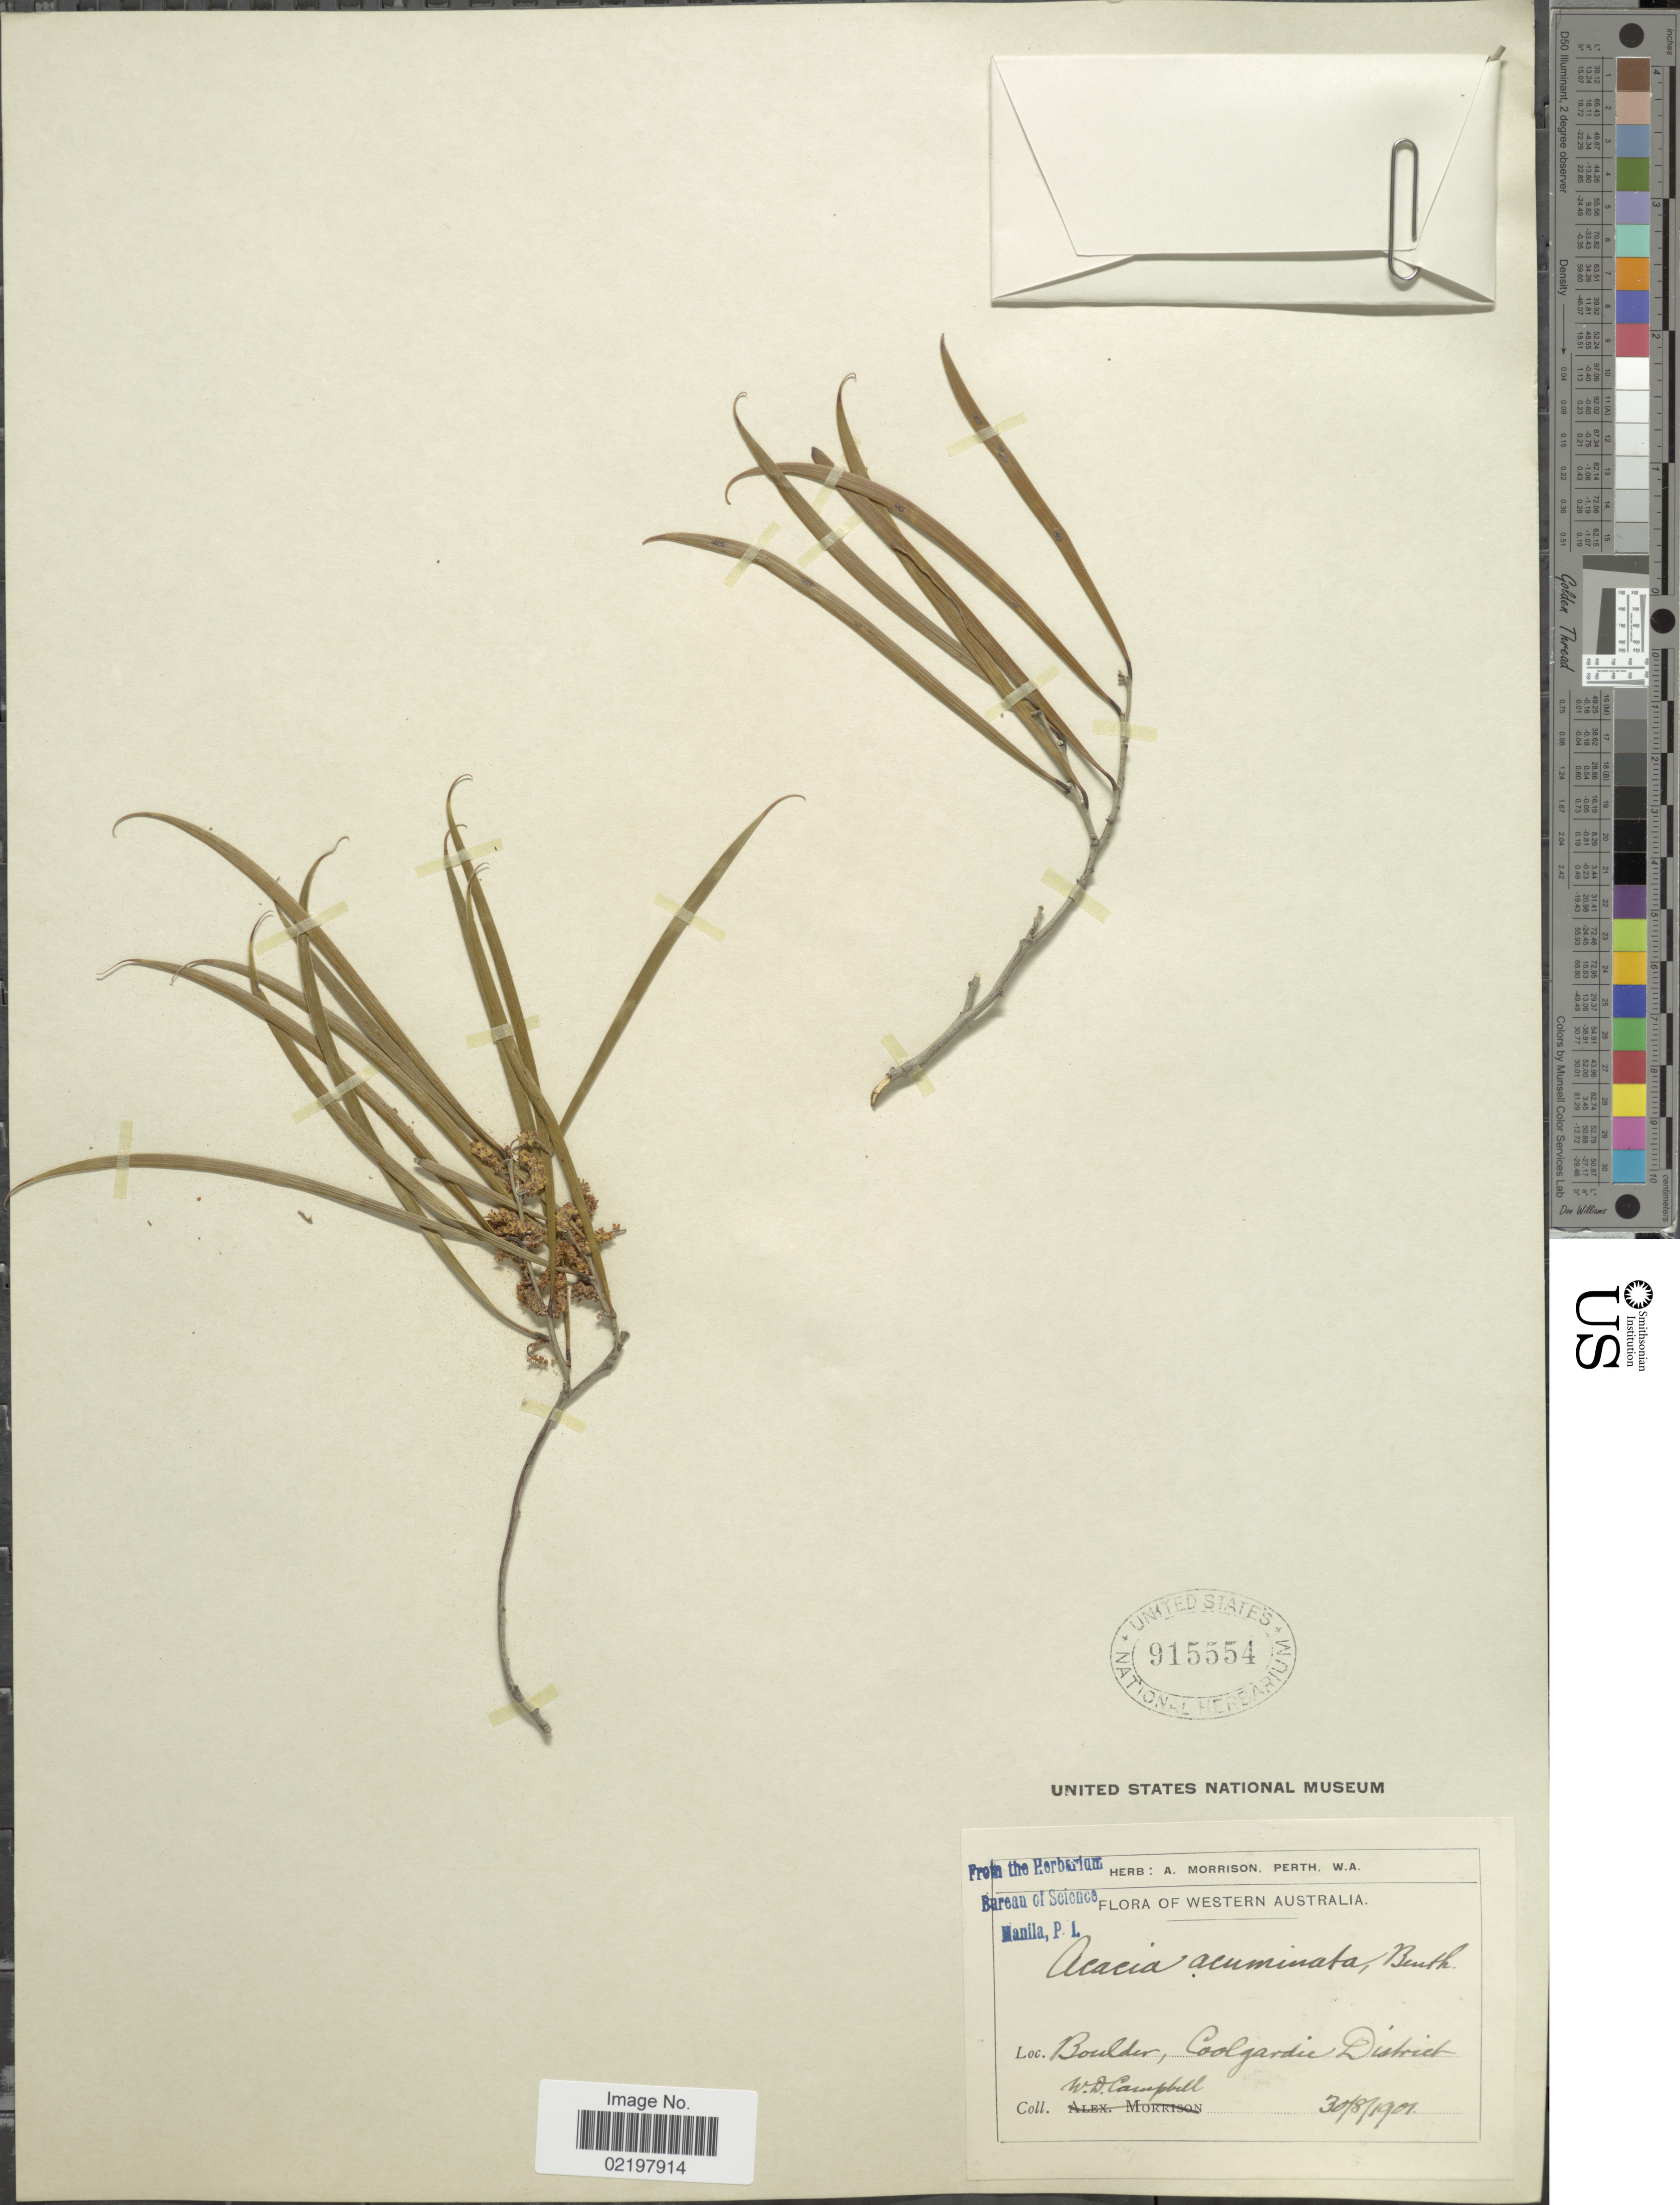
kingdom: Plantae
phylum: Tracheophyta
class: Magnoliopsida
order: Fabales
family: Fabaceae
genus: Acacia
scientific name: Acacia acuminata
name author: Benth.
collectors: W. D. Campbell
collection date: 1901-08-30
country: Australia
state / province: Western Australia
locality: Western Australia, Boulder, Coolgardie District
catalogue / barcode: US 915554